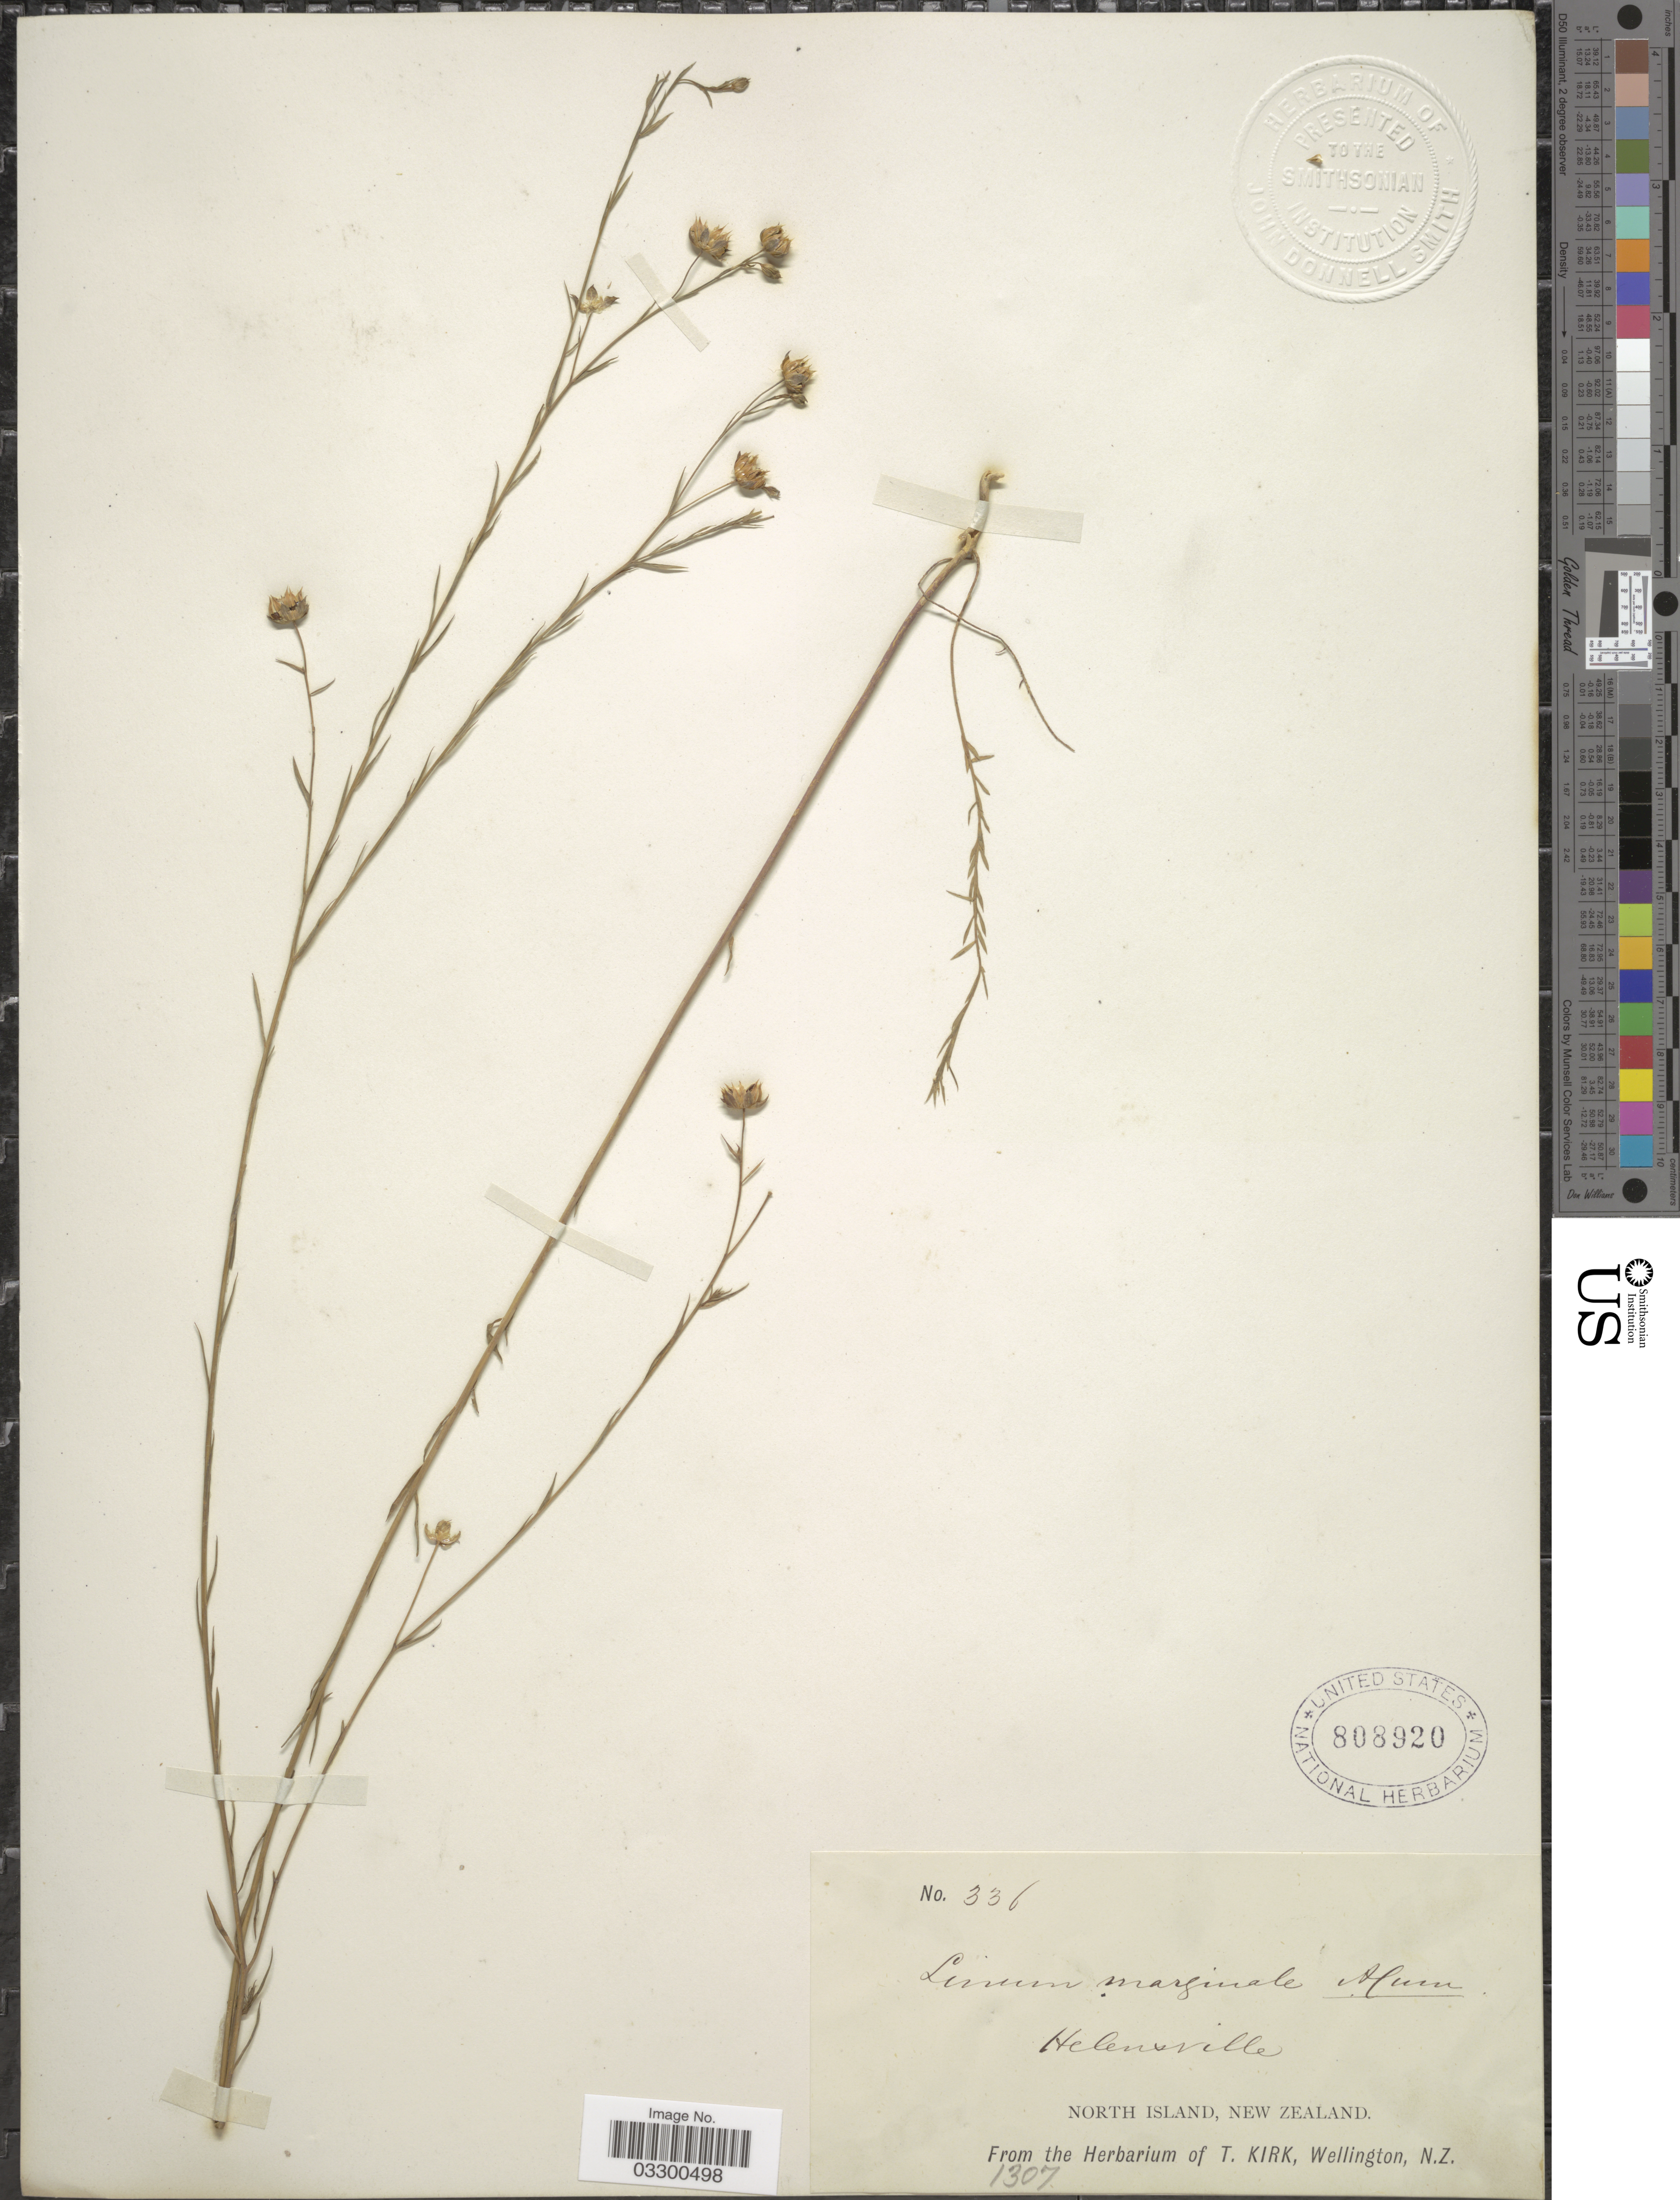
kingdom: Plantae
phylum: Tracheophyta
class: Magnoliopsida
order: Malpighiales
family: Linaceae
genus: Linum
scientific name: Linum marginale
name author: A. Cunn.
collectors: ex Herb. T. Kirk, Wellington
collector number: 336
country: New Zealand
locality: Helensville. North Island.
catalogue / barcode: US 808920